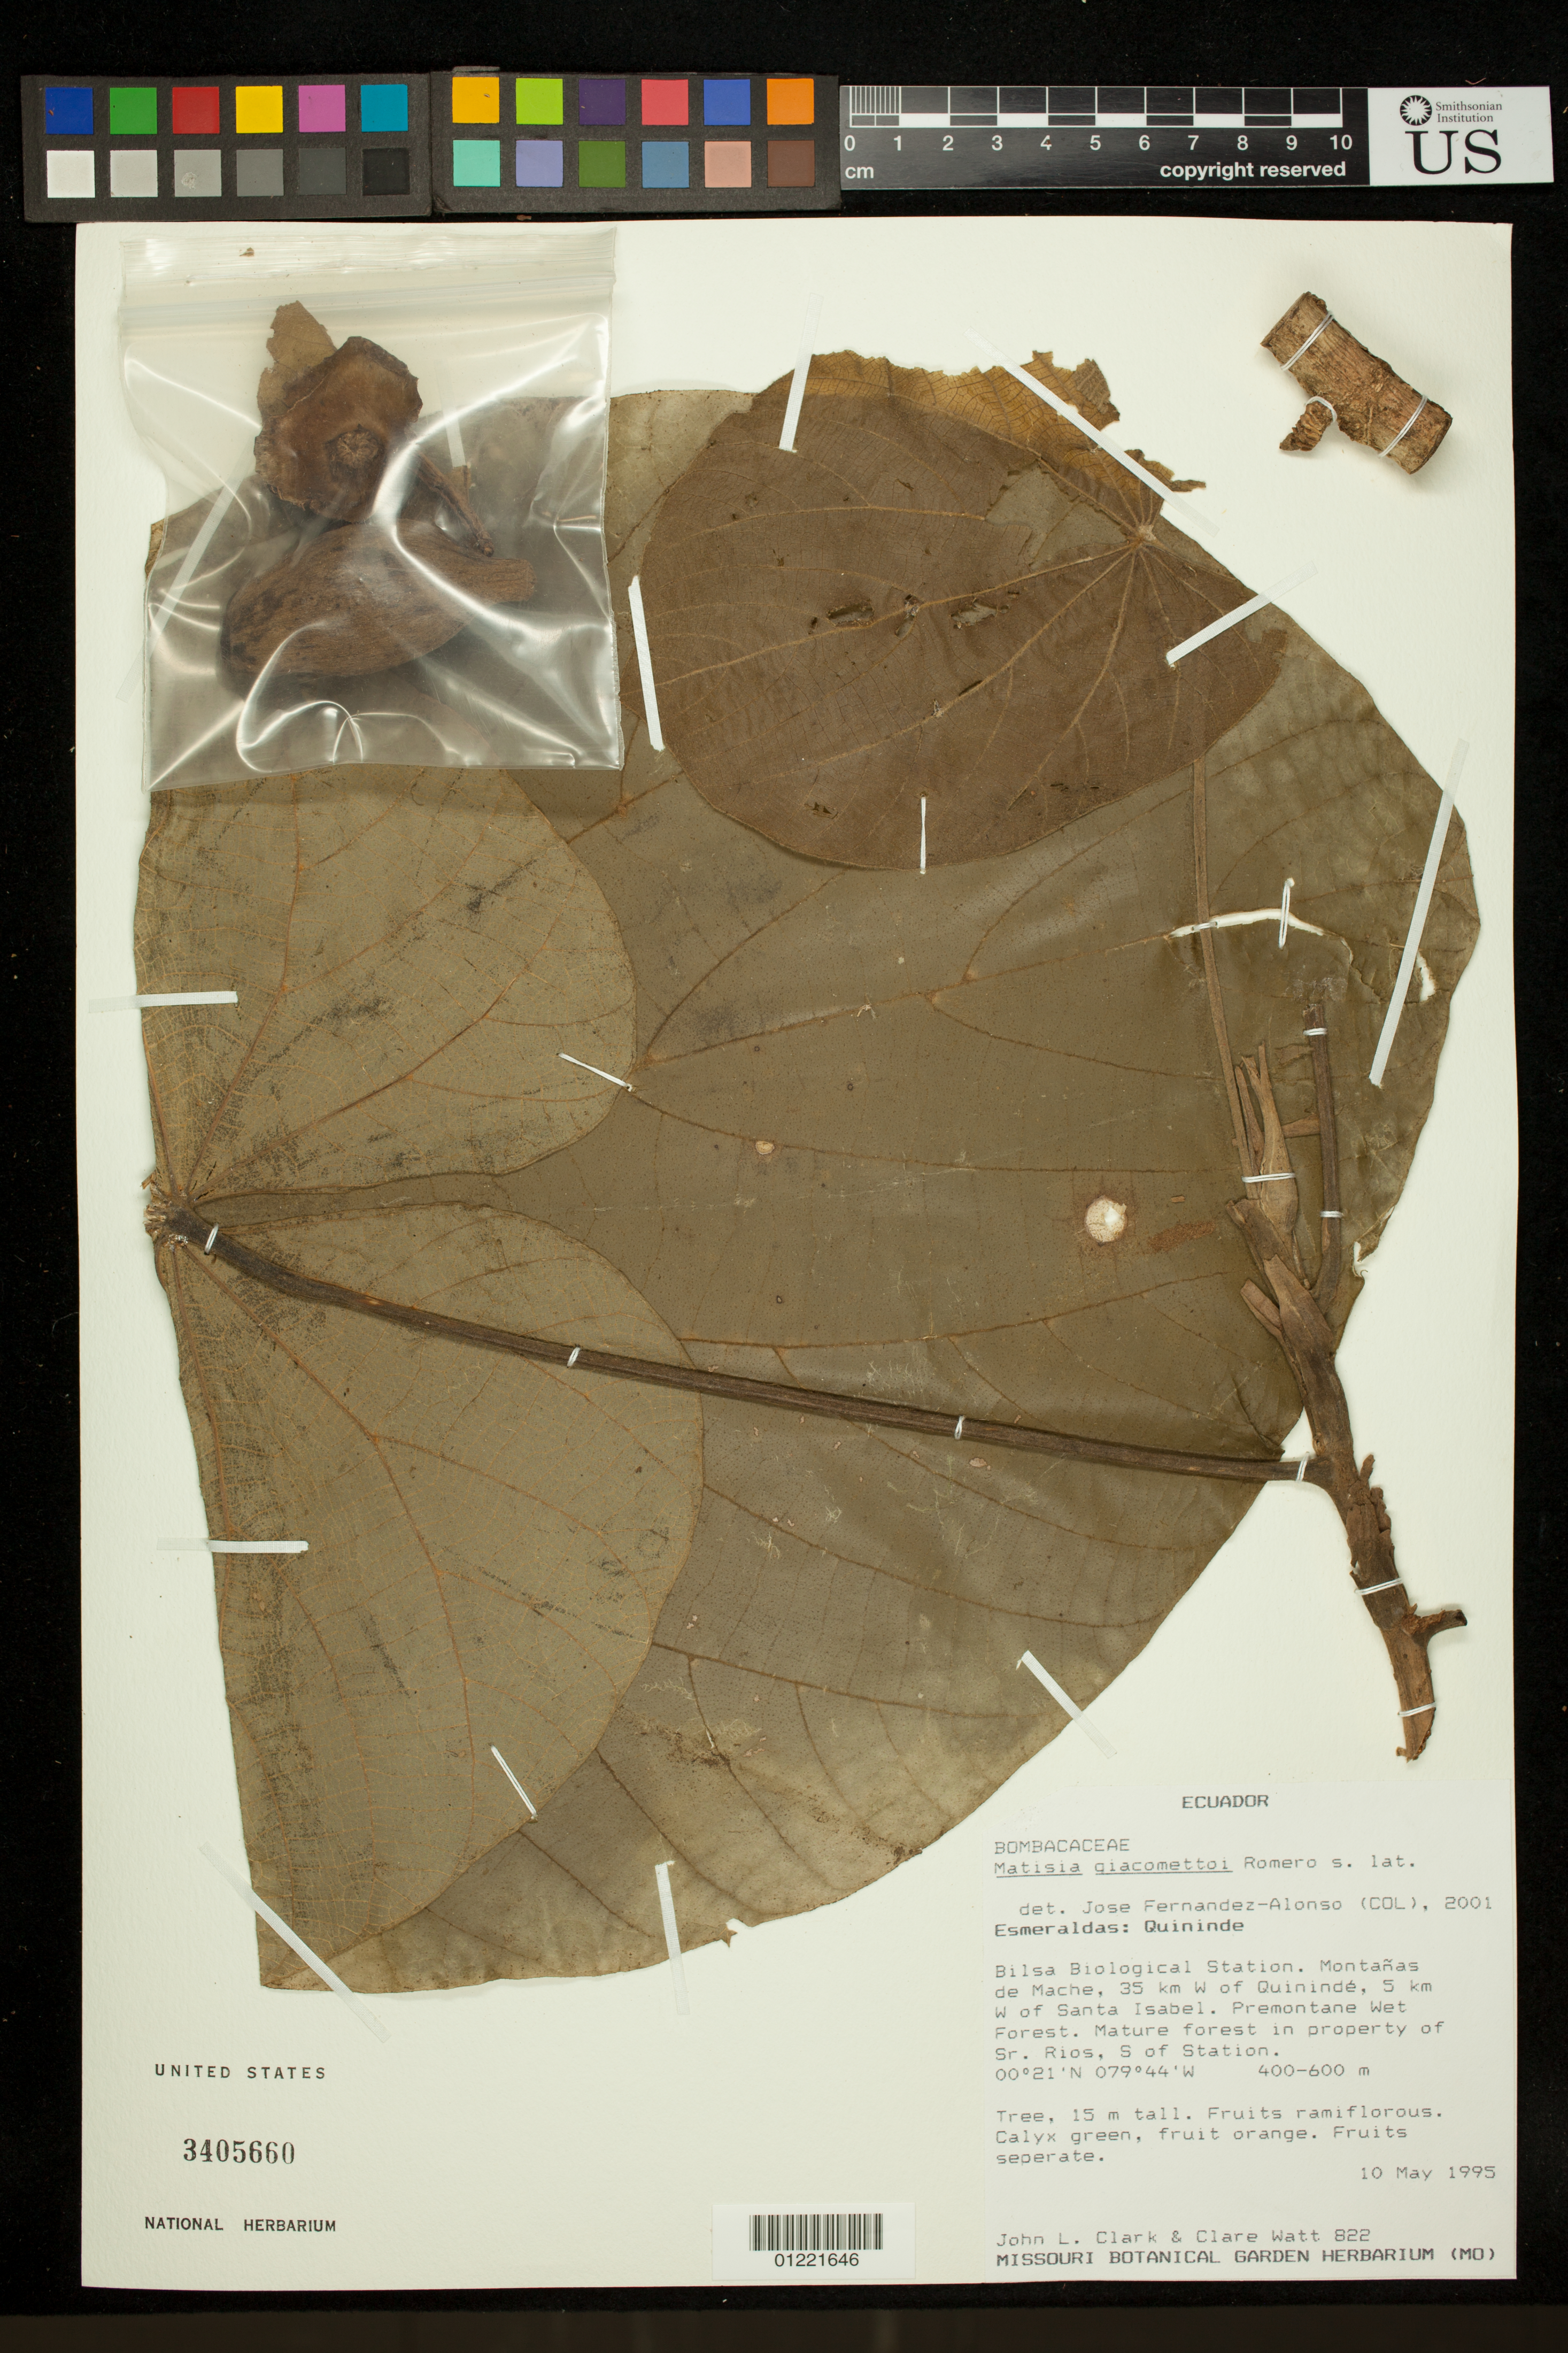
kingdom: Plantae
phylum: Tracheophyta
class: Magnoliopsida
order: Malvales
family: Malvaceae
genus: Matisia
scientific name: Matisia giacomettoi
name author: Romero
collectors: J. L. Clark & C. Watt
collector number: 822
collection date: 1995-05-10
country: Ecuador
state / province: Esmeraldas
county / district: Quinindé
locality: Bilsa Biological Station. Montanas de Mache, 35 km W of Quininde, 5 km W of Santa Isabel. Mature forest in property of Sr. Rios, S of Station.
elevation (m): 400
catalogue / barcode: US 3405660